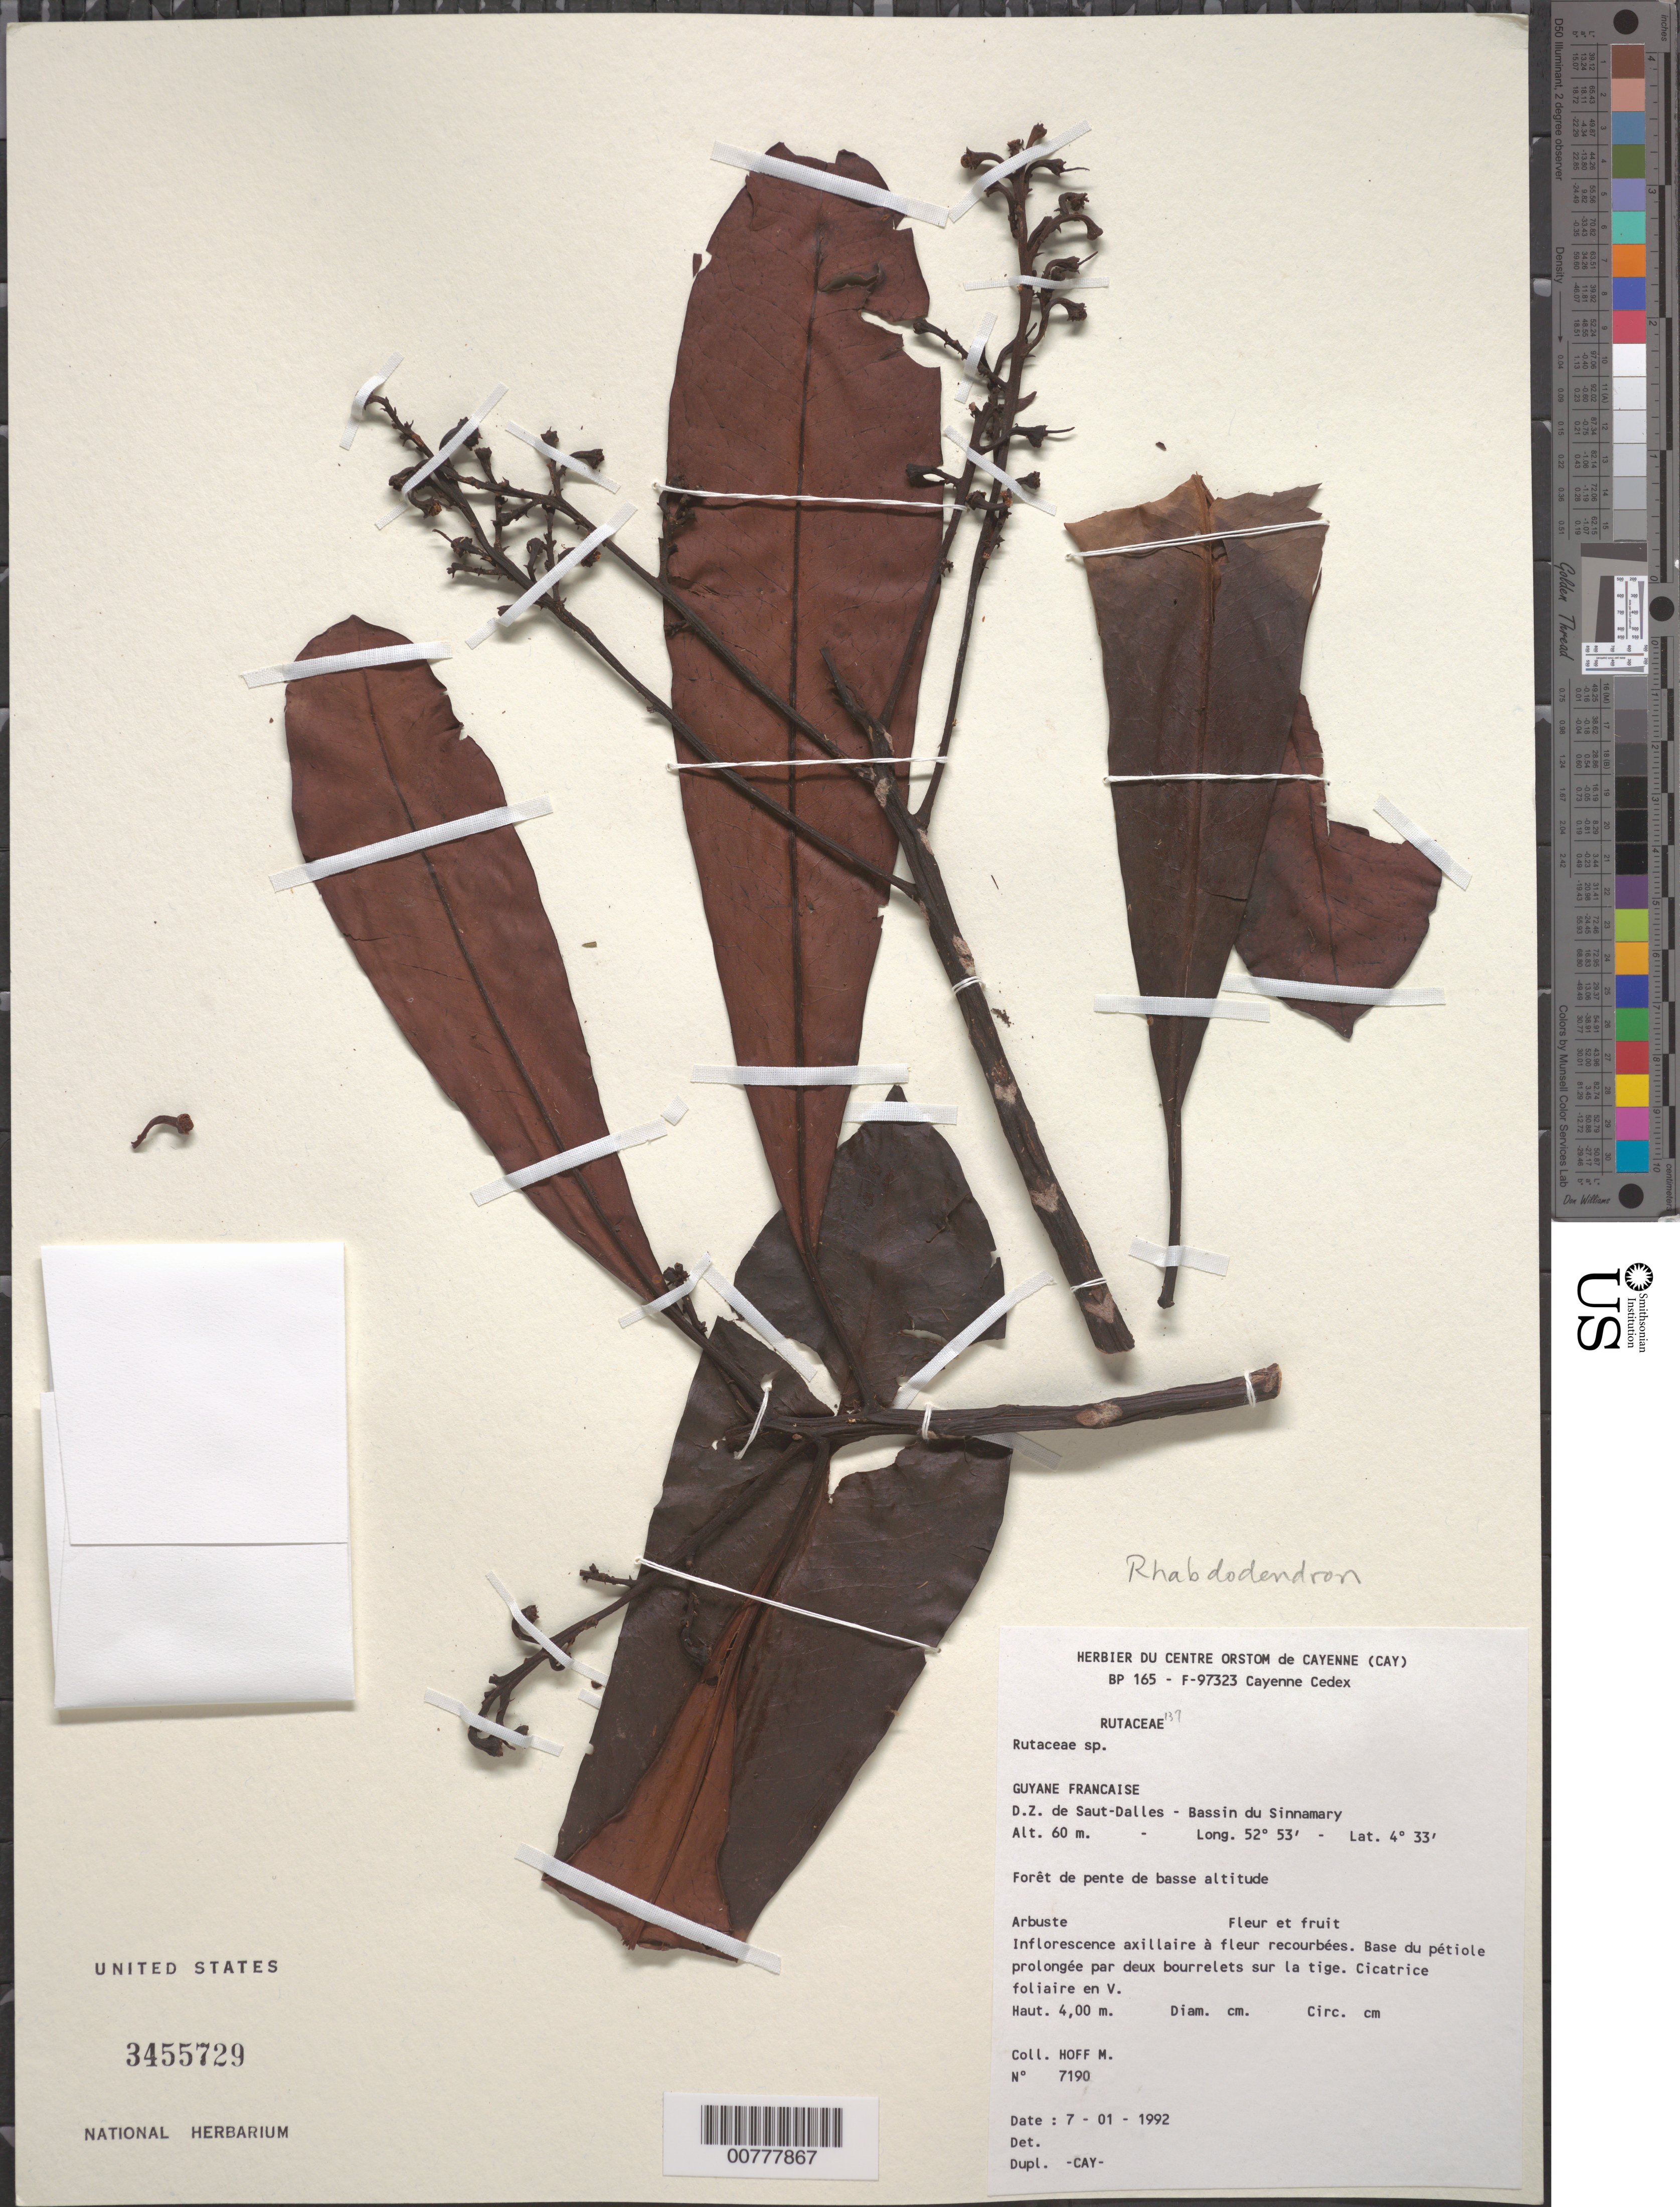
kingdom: Plantae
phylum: Tracheophyta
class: Magnoliopsida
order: Caryophyllales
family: Rhabdodendraceae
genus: Rhabdodendron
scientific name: Rhabdodendron sp.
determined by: Kallunki, Jacquelyn A.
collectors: M. Hoff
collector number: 7190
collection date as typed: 7-Jan-92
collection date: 1992-01-07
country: French Guiana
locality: D.Z. de Saut-Dalles, Bassin du Sinnamary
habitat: Forêt de pente de basse altitude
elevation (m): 60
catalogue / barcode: US 3455729